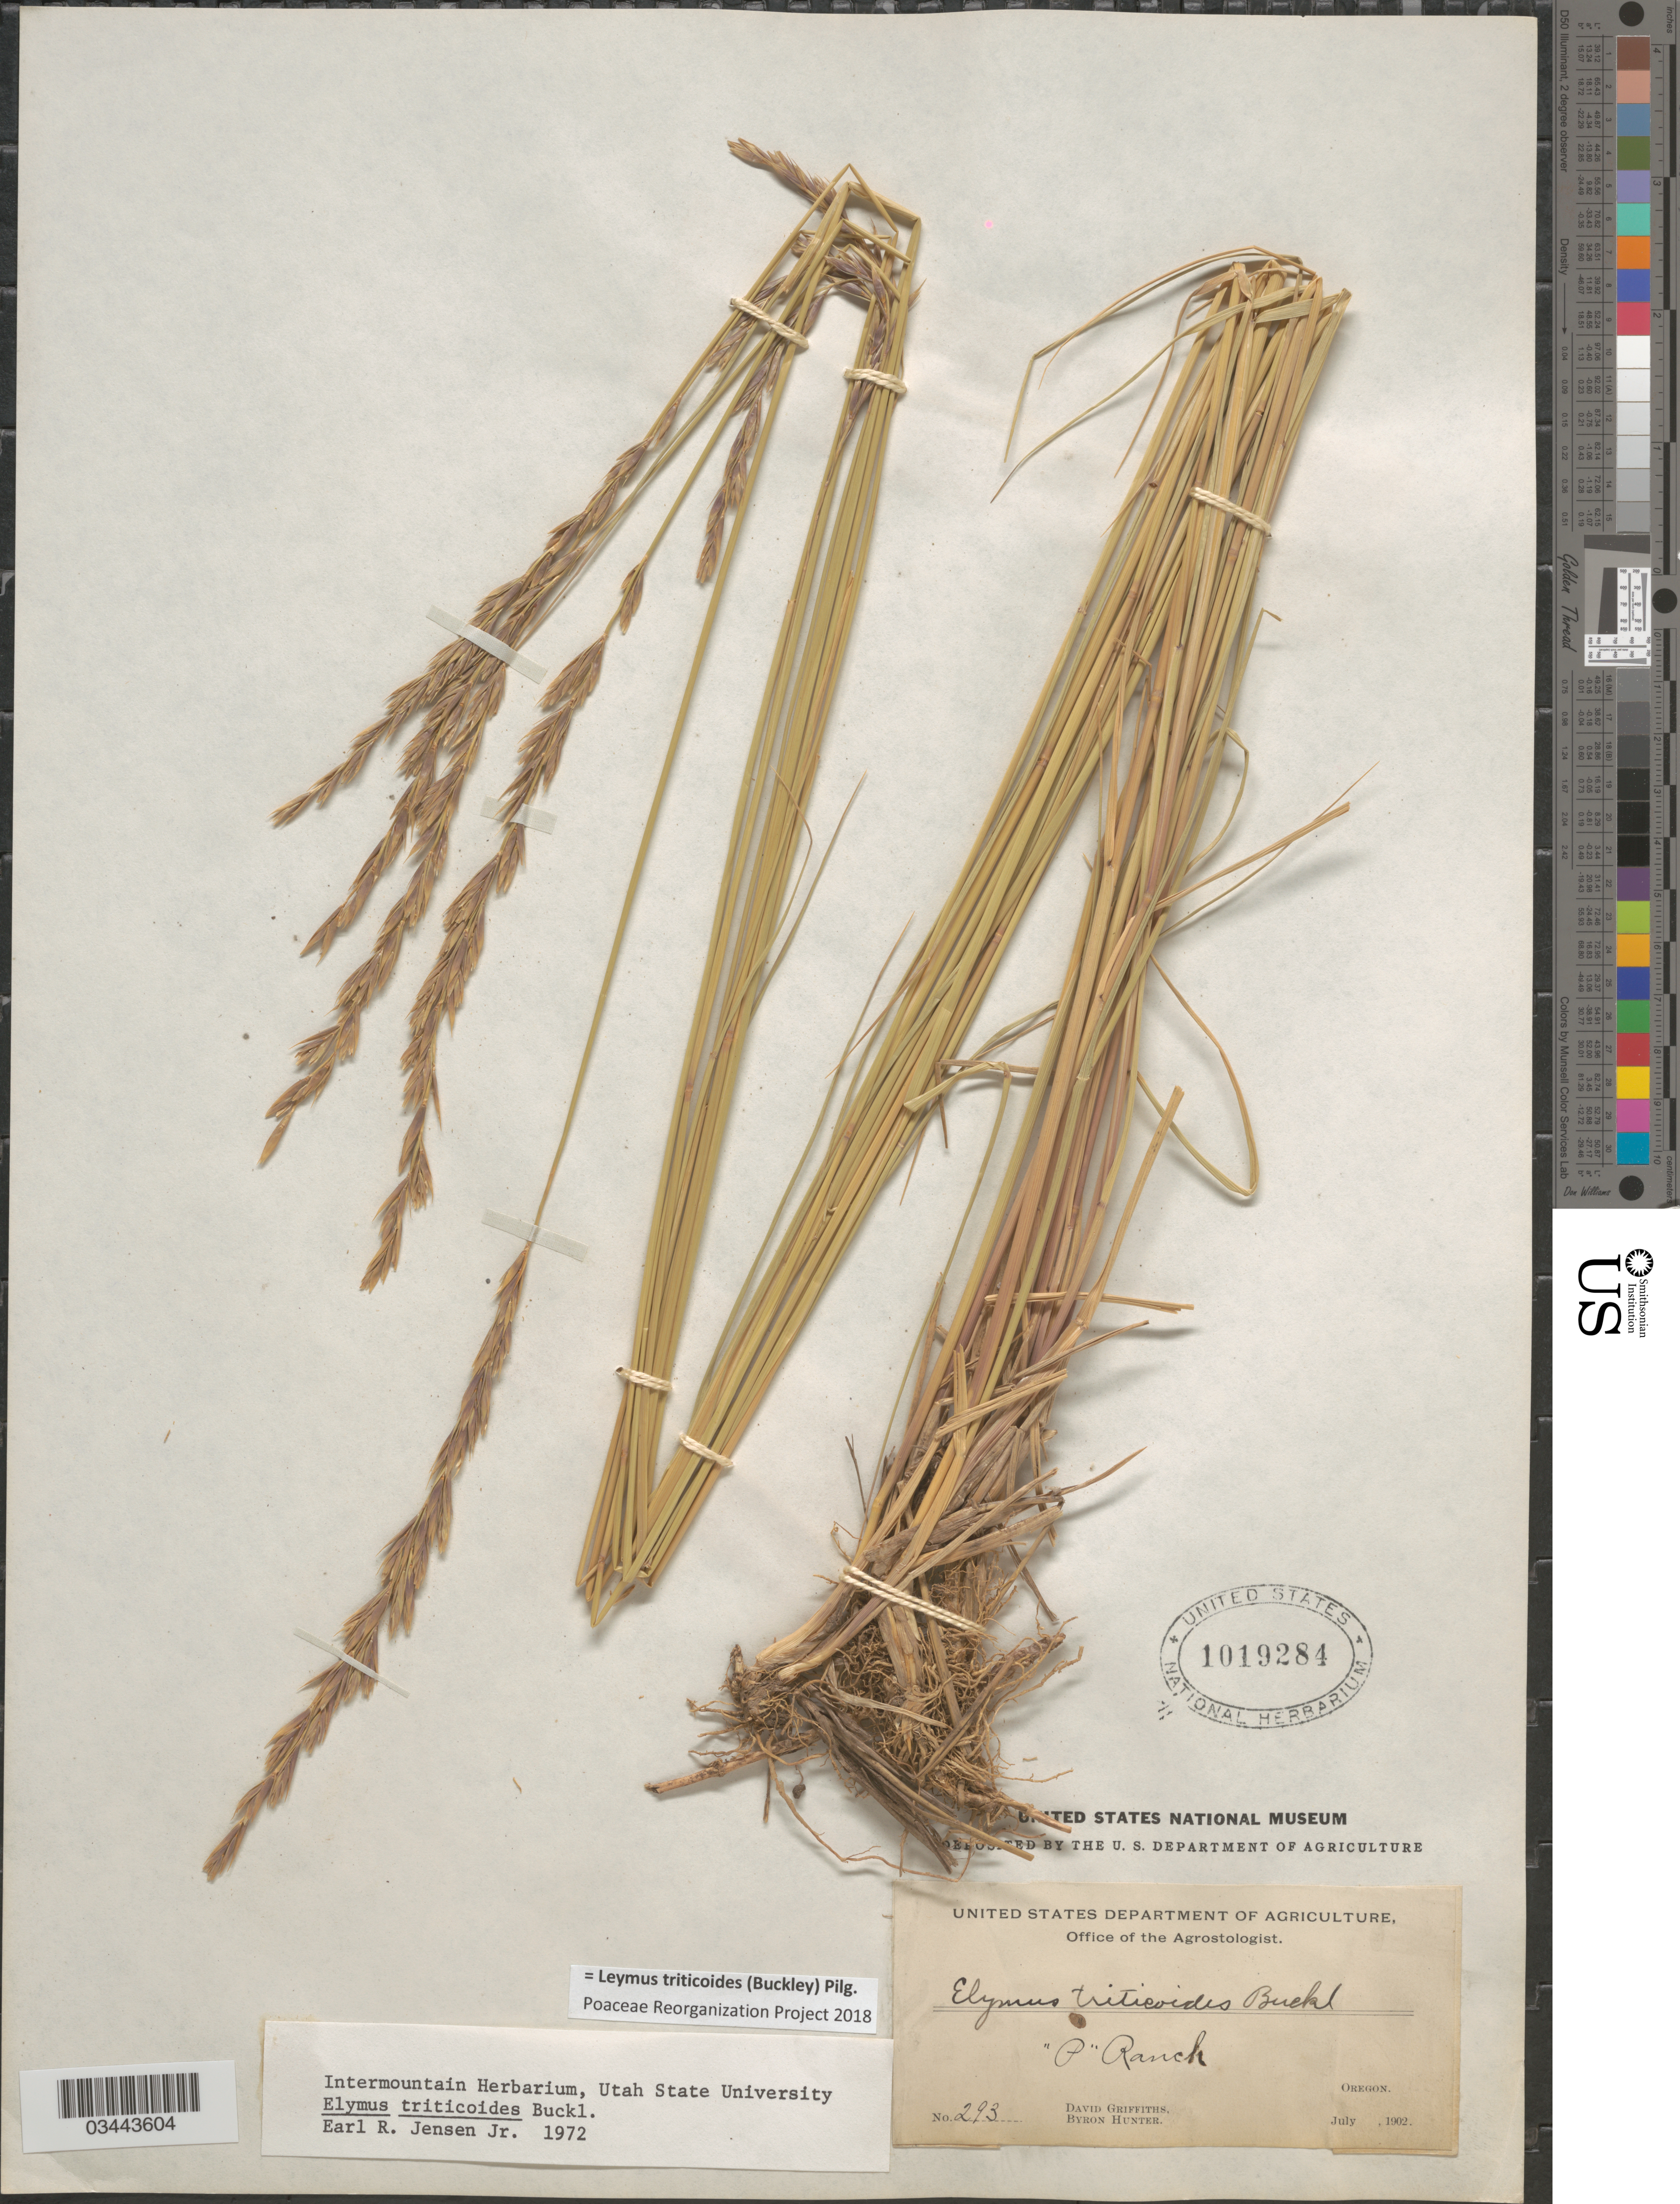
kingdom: Plantae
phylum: Tracheophyta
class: Liliopsida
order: Poales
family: Poaceae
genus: Leymus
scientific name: Leymus triticoides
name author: (Buckley) Pilg.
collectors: D. Griffiths & B. Hunter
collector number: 293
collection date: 1902-07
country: United States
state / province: Oregon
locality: P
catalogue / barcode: US 1019284